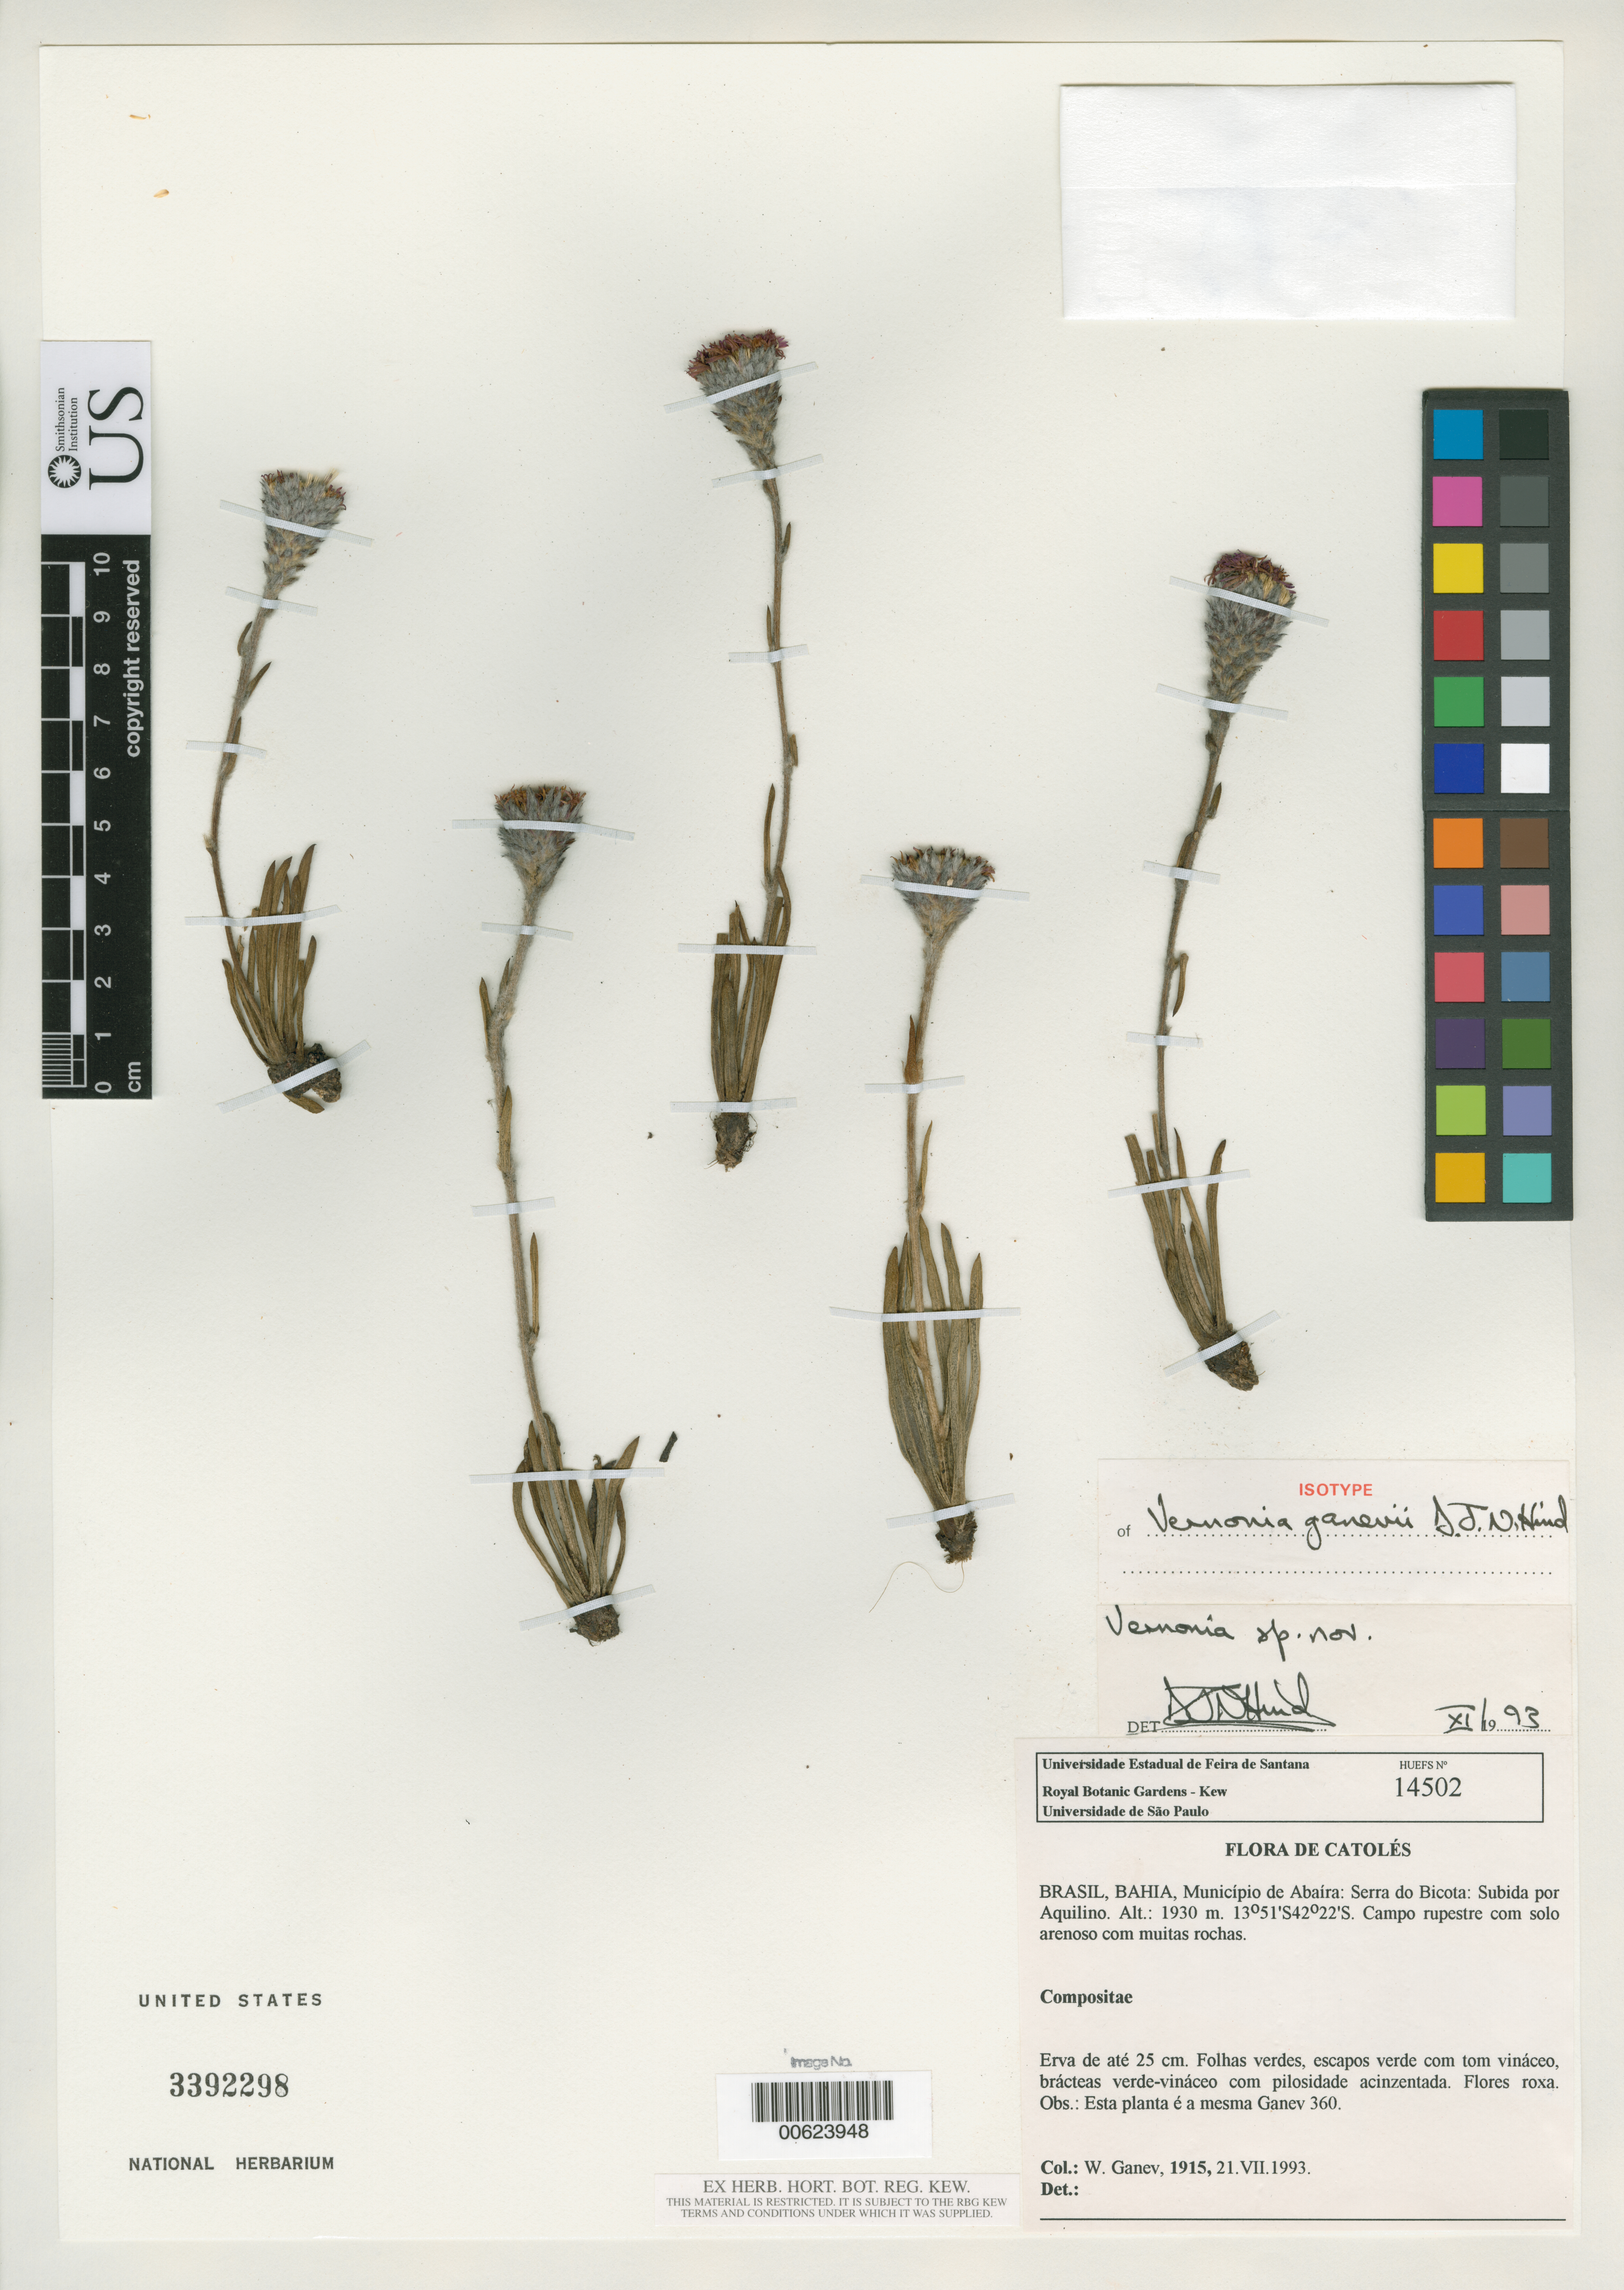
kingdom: Plantae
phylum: Tracheophyta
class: Magnoliopsida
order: Asterales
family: Asteraceae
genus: Vernonia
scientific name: Vernonia ganevii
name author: D.J.N. Hind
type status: Isotype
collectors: W. Ganev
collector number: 1915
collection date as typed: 21 Jul 1993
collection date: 1993-07-21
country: Brazil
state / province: Bahia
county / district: Abaira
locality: Catoles, Serra do Bicota, subida por Aquilino. [Catoles, Serra do Bicota, ascent through Aquilino]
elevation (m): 1930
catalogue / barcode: US 3392298